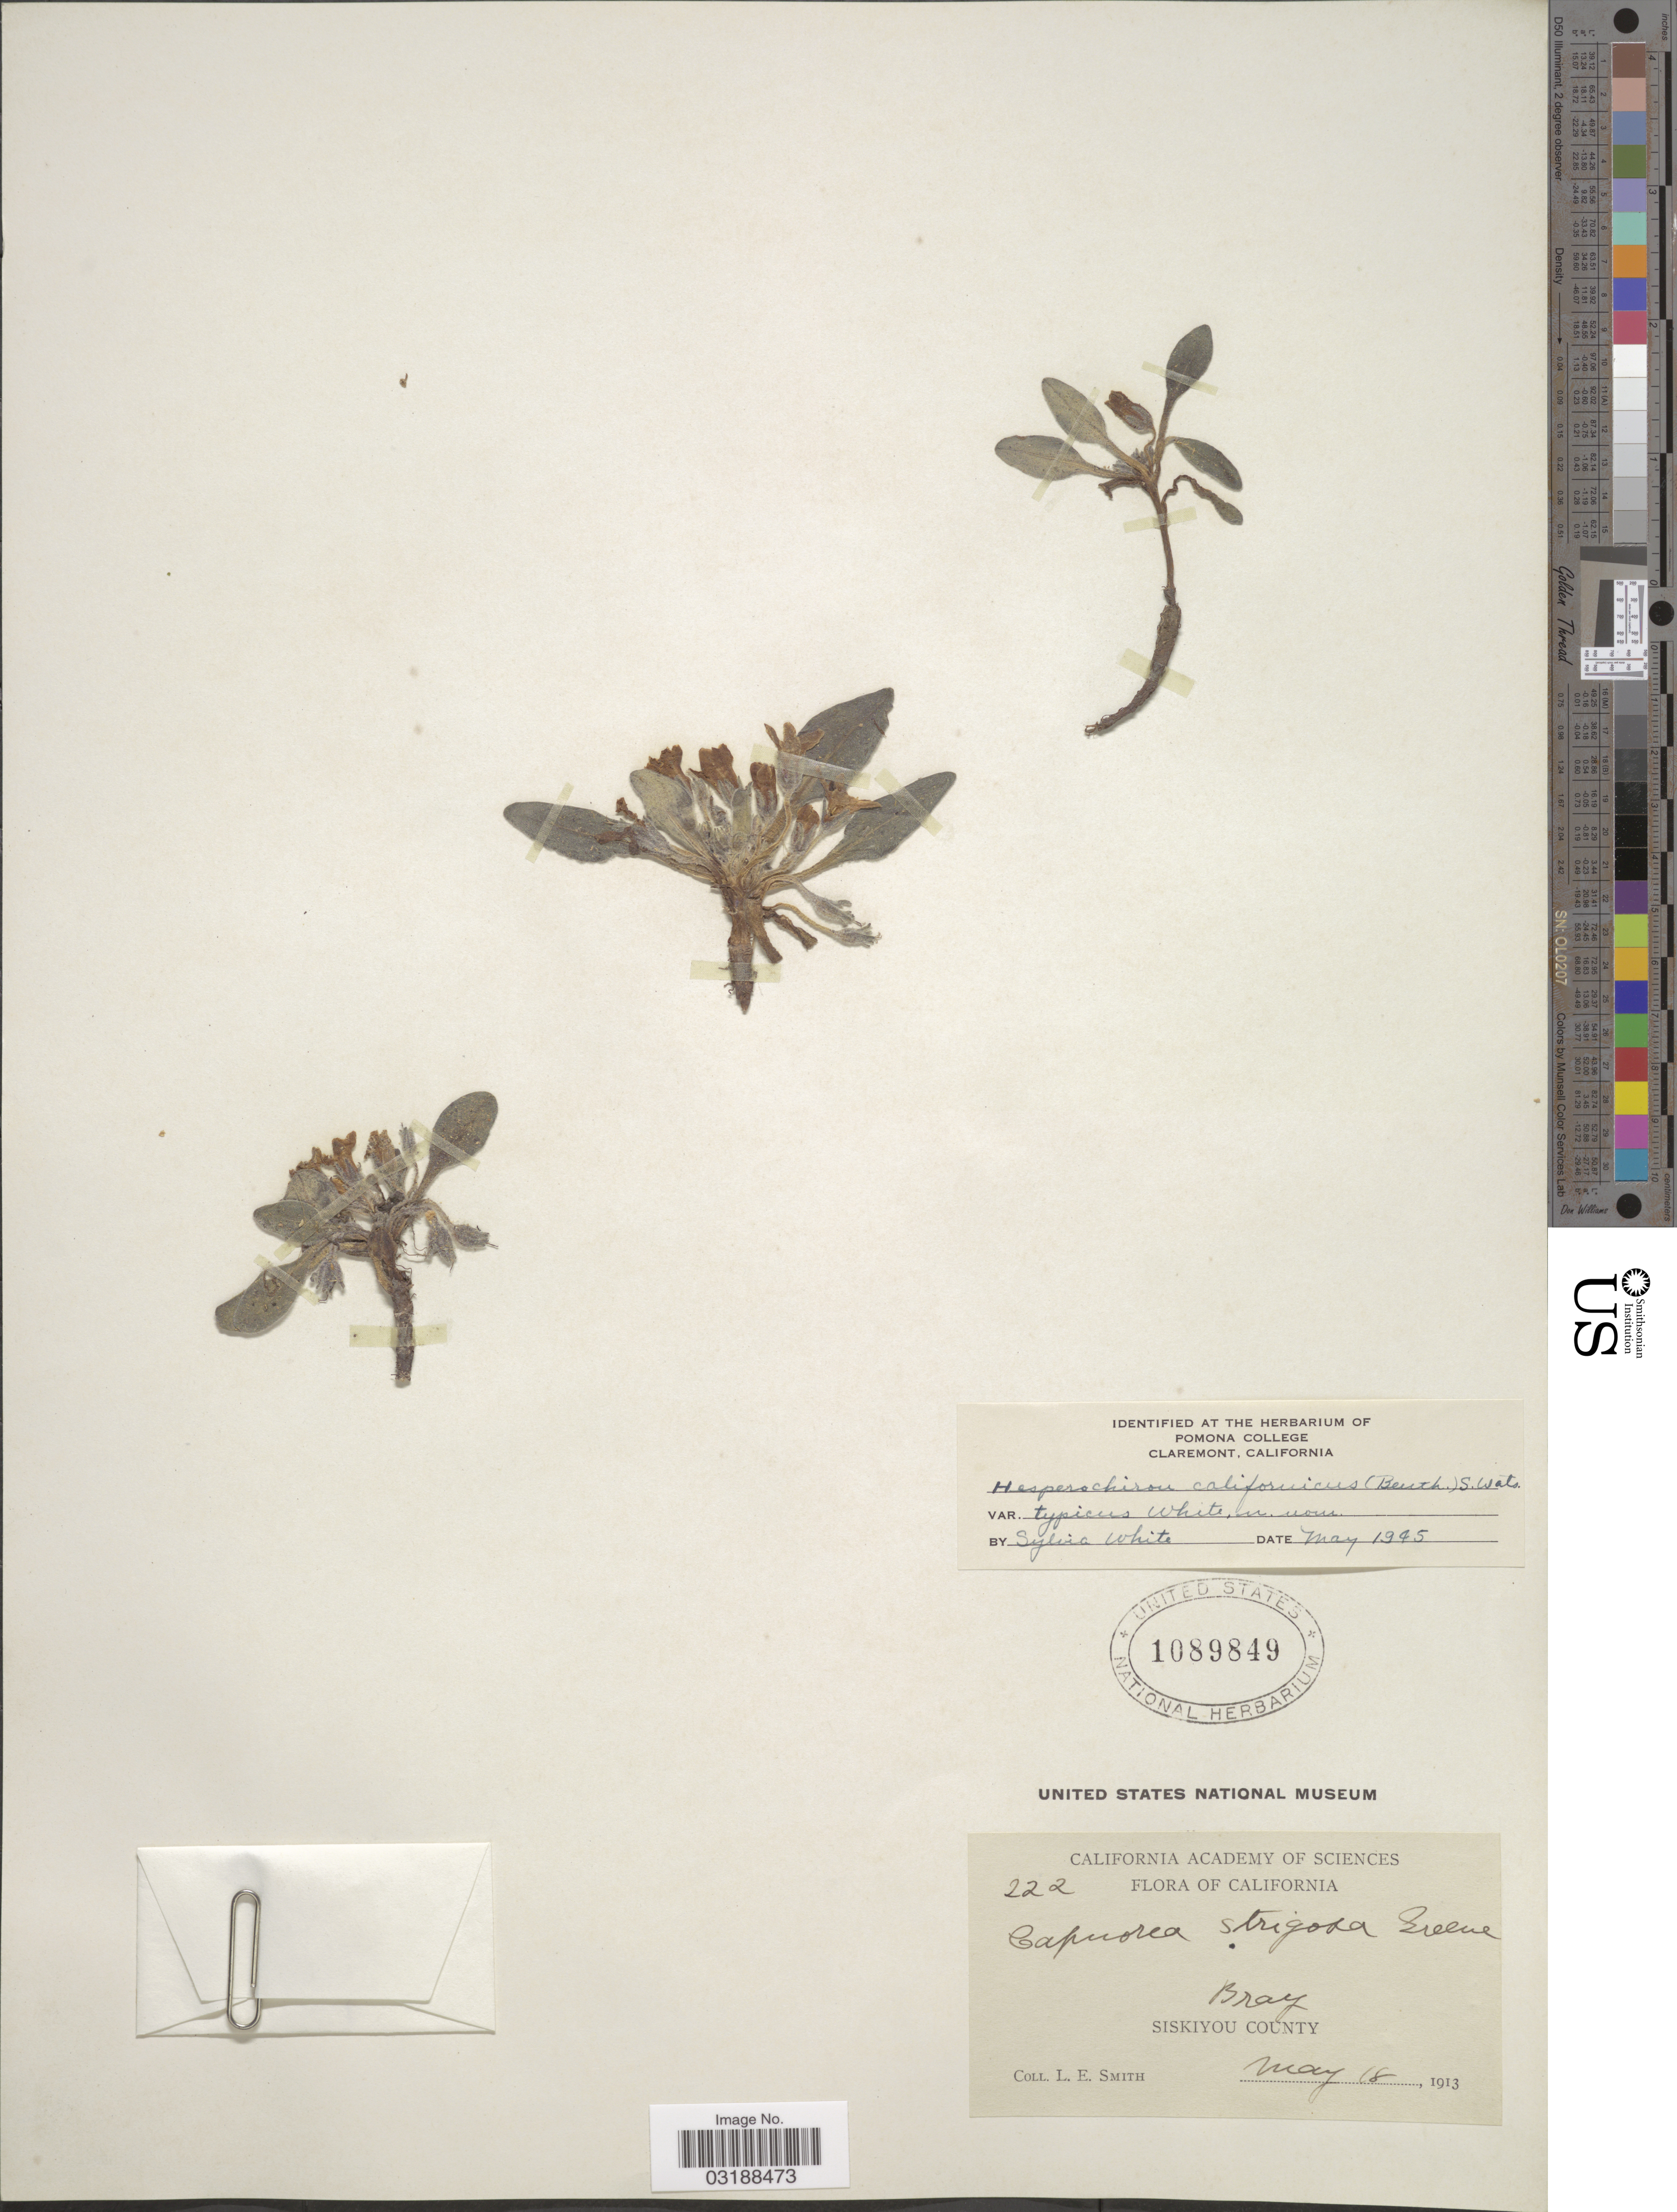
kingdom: Plantae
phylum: Tracheophyta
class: Magnoliopsida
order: Boraginales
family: Hydrophyllaceae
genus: Hesperochiron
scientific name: Hesperochiron californicus var. typicus White ined.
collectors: L. E. Smith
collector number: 222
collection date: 1913-05-18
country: United States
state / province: California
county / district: Siskiyou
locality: Siskiyou County.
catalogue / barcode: US 1089849